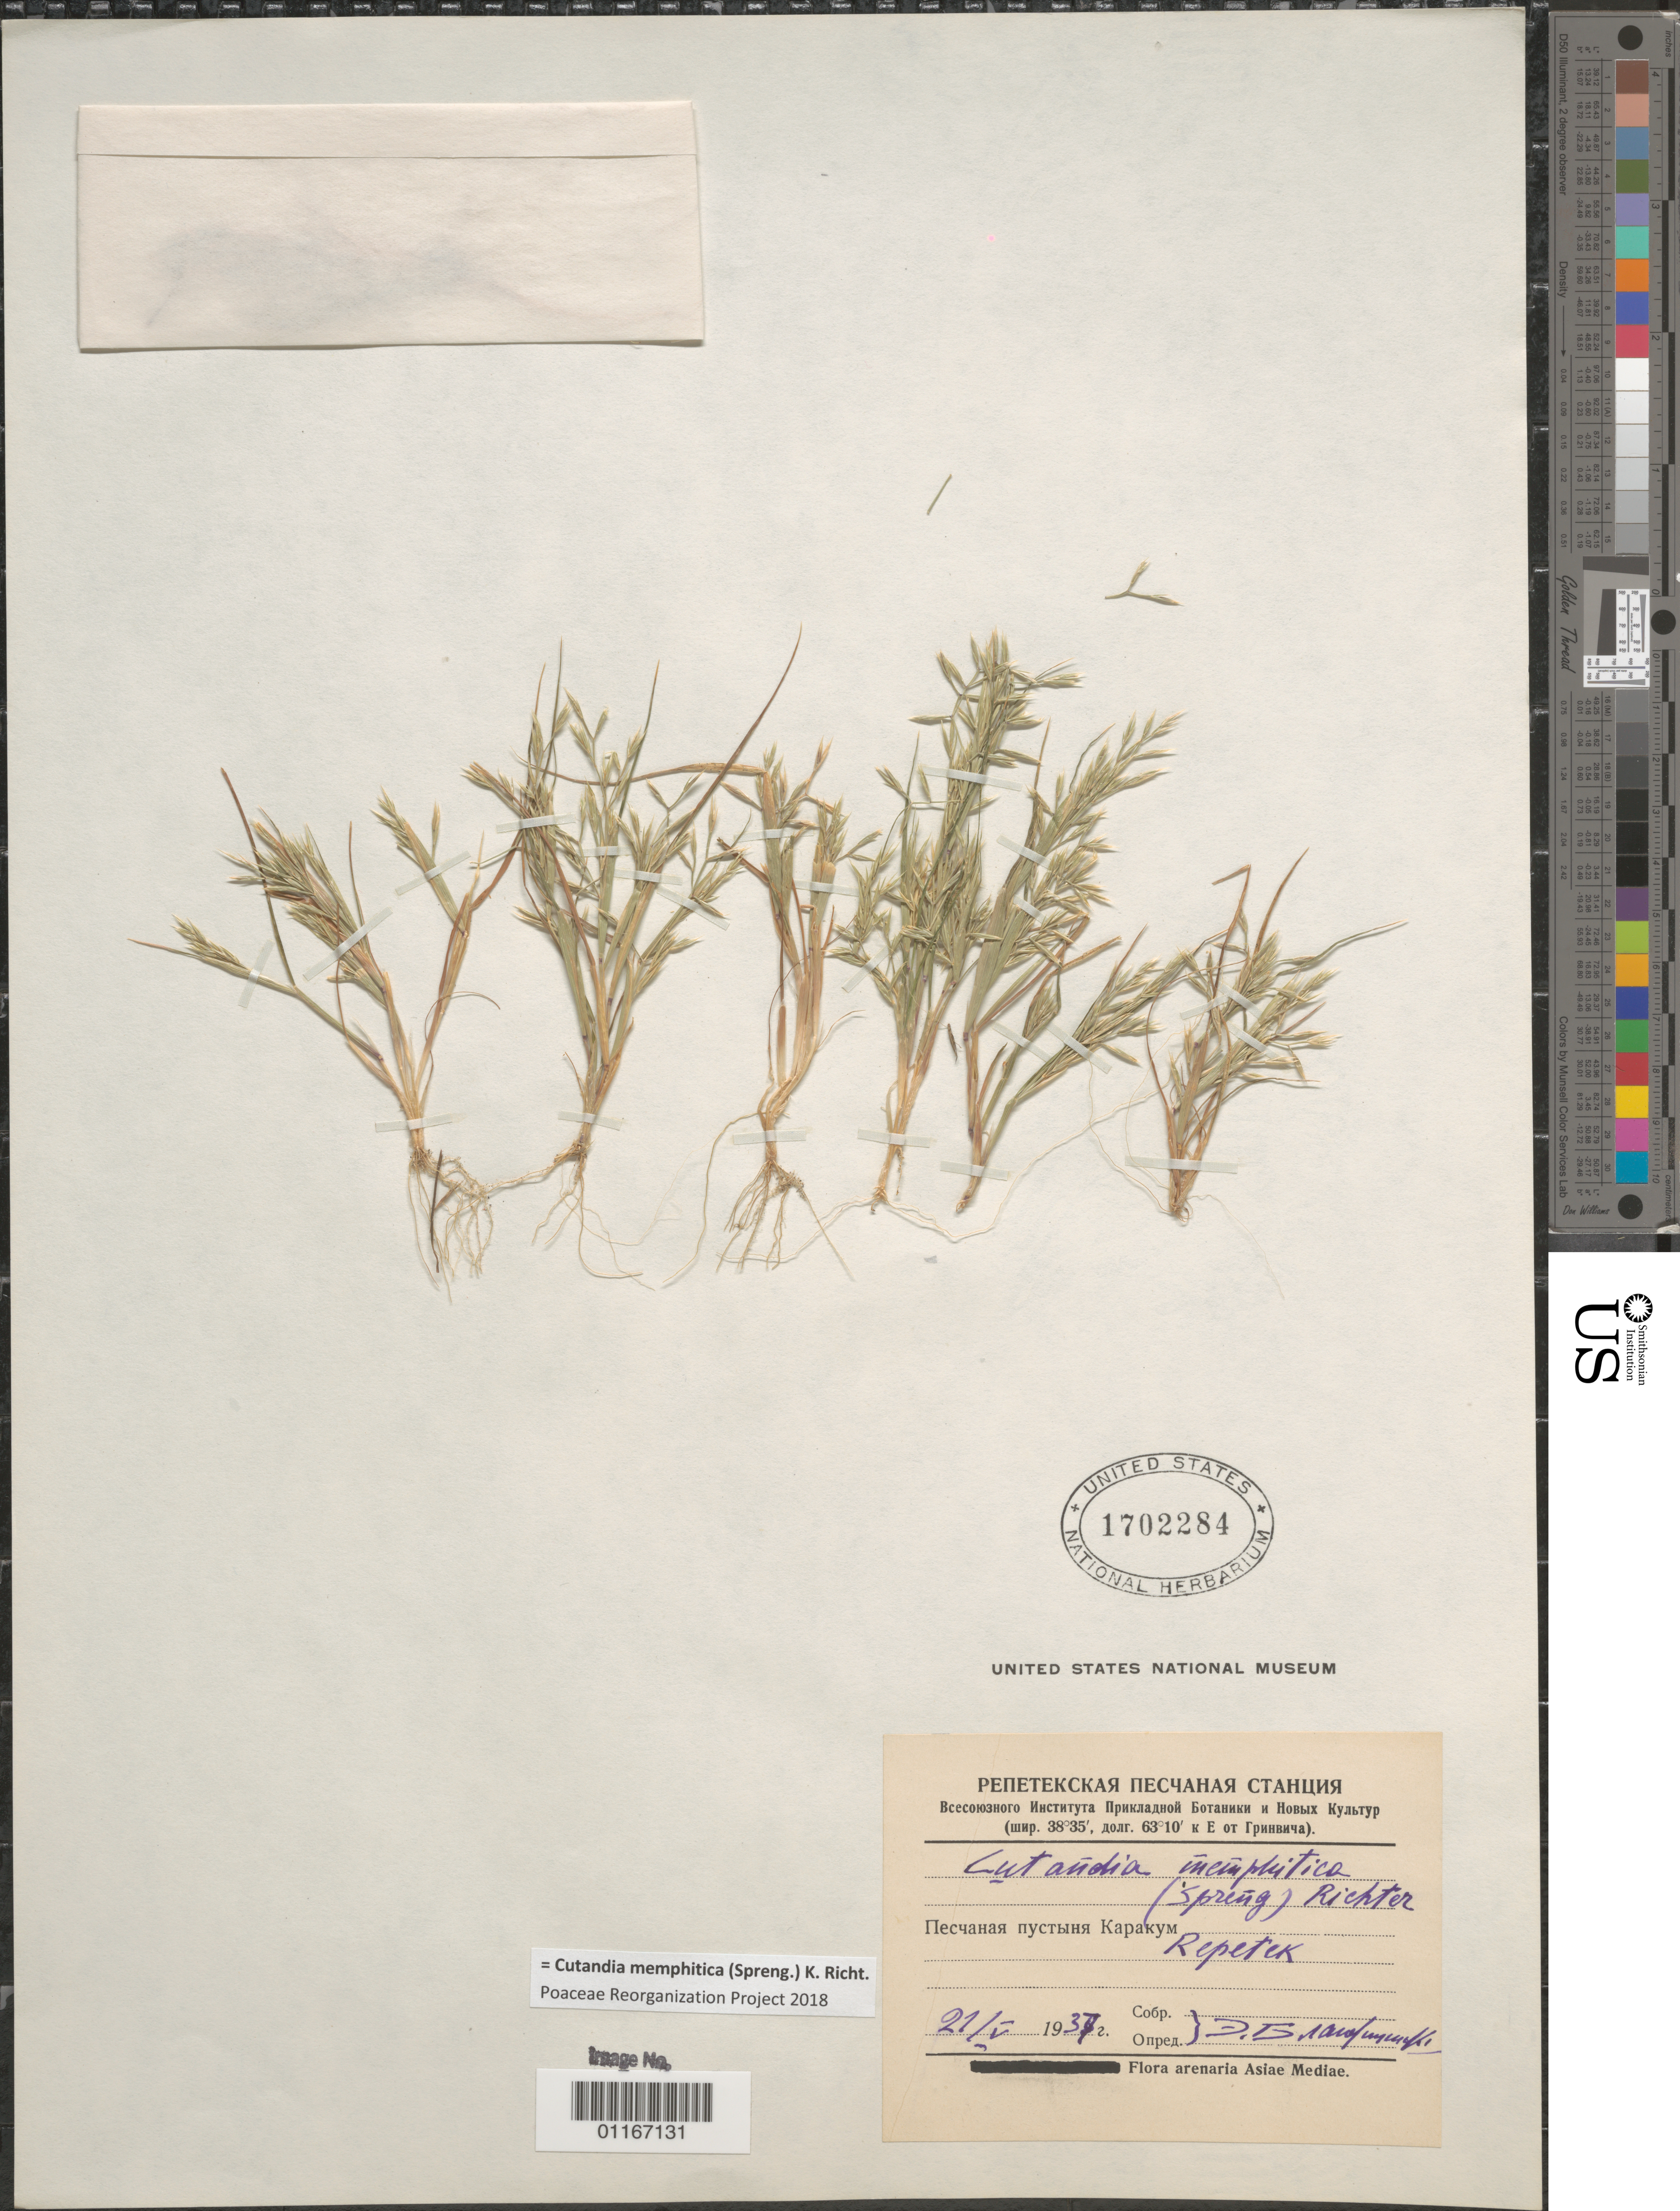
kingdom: Plantae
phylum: Tracheophyta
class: Liliopsida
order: Poales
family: Poaceae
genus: Cutandia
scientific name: Cutandia memphitica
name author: (Spreng.) K. Richt.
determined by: Poaceae Reorganization Project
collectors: D. N.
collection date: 1937-05-21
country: Turkmenistan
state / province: Repetek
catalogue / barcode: US 1702284